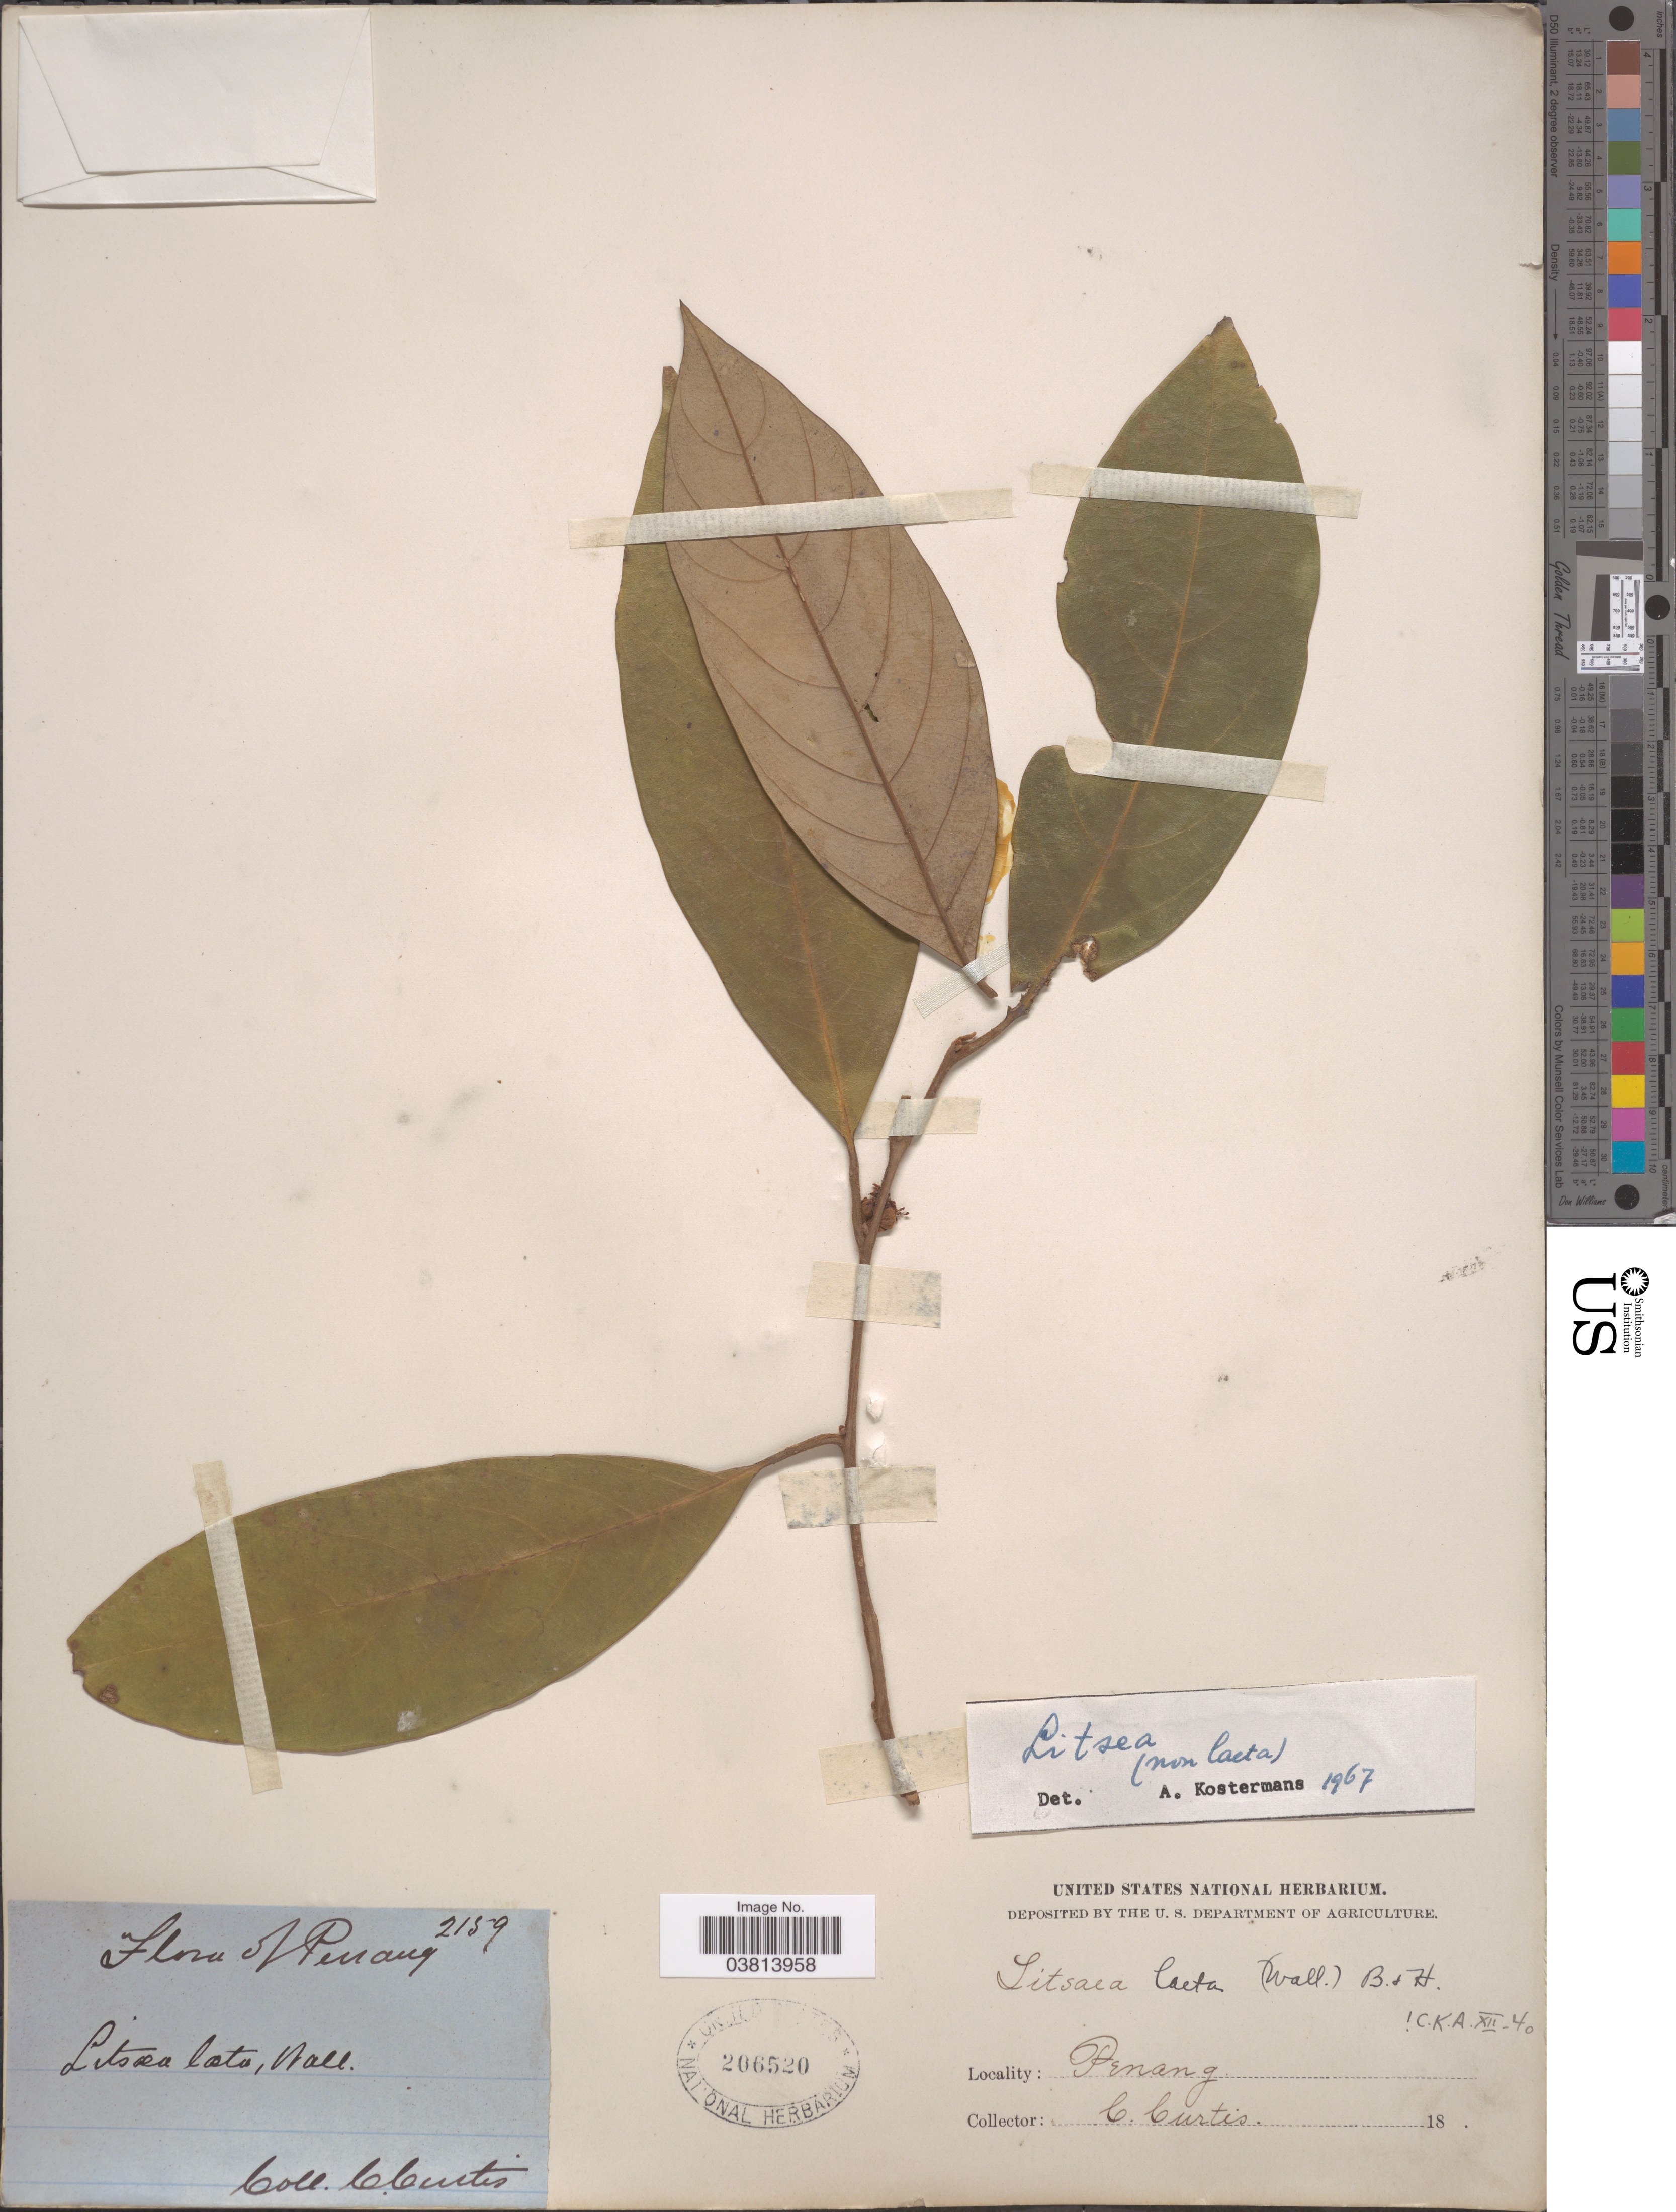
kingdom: Plantae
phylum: Tracheophyta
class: Magnoliopsida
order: Laurales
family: Lauraceae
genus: Litsea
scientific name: Litsea sp.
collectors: C. Curtis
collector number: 2159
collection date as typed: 18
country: Malaysia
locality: Penang.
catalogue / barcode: US 206520